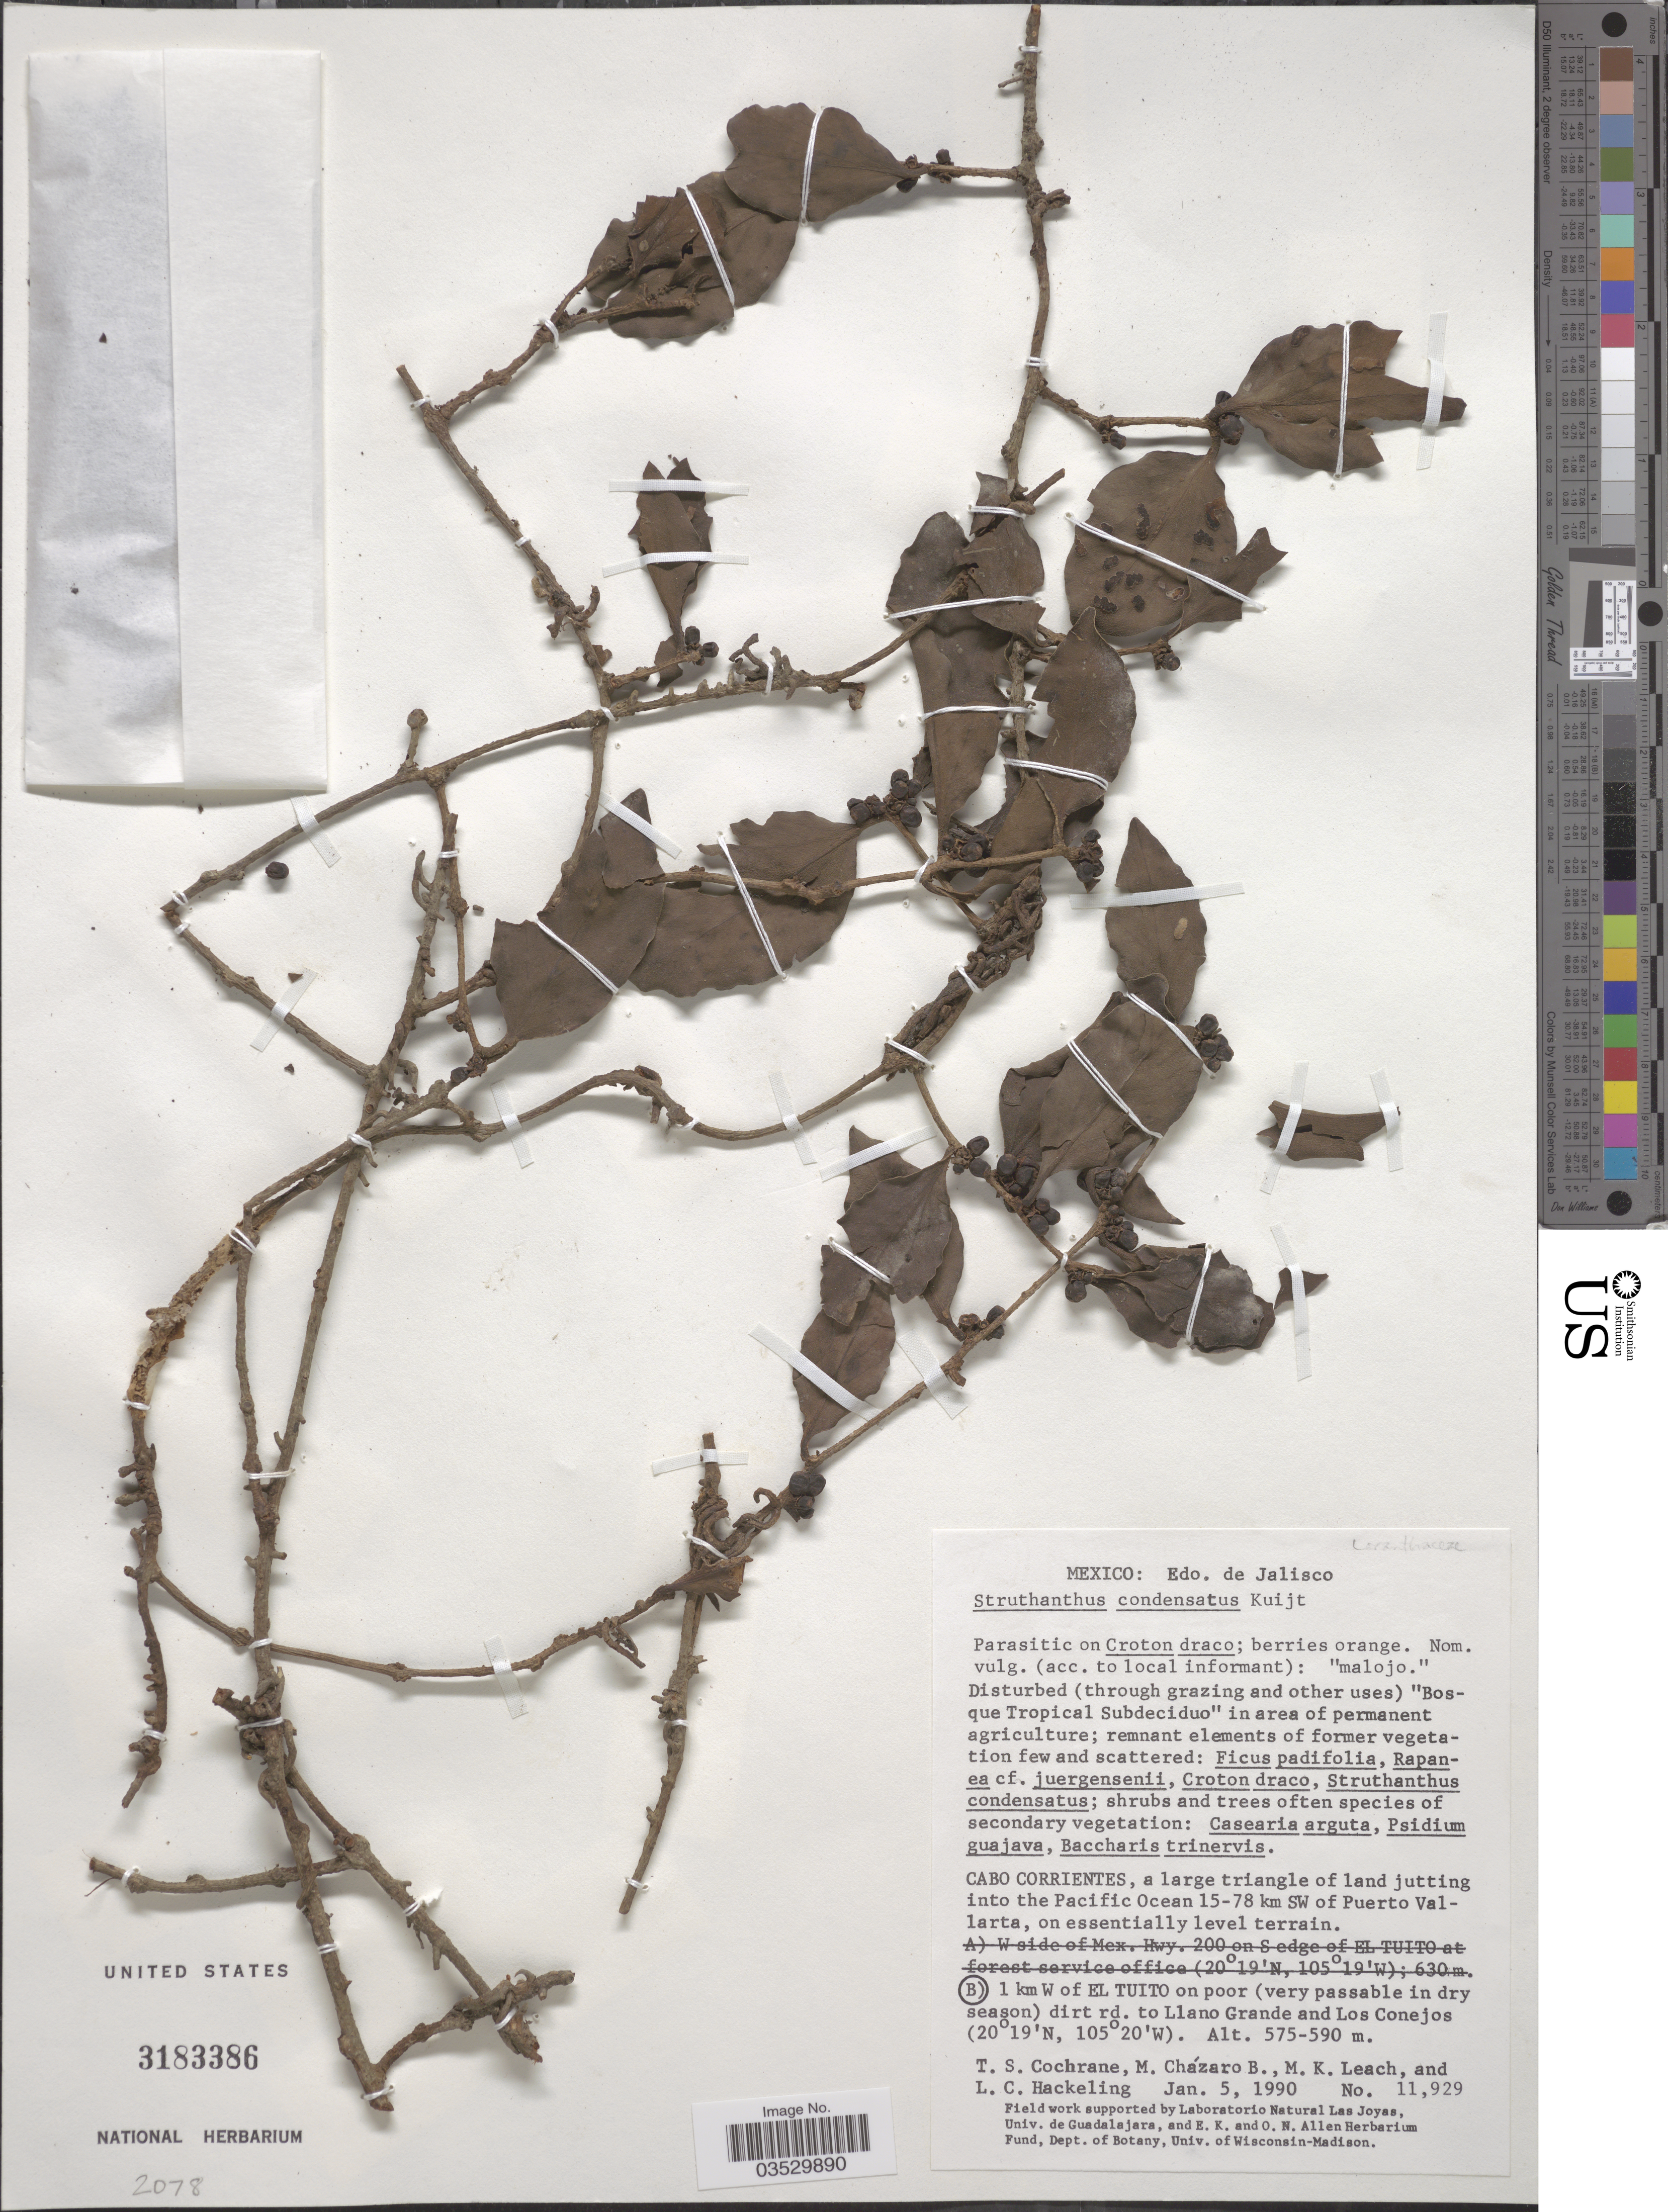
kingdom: Plantae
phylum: Tracheophyta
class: Magnoliopsida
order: Santalales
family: Loranthaceae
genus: Struthanthus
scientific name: Struthanthus condensatus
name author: Kuijt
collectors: T. S. Cochrane, M. Chazaro B., M. Leach & L. Hackeling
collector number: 11929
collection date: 1990-01-05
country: Mexico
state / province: Jalisco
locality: Cabo Corrientes, a large triangle of land jutting into the Pacific Ocean 15-78 km SW of Puerto Vallarta, on essentially level terrain. 1 km W of El Tuito on poor (very passable in dry season) dirt rd. to Llano Grande and Los Conejos.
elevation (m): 575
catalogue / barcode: US 3183386